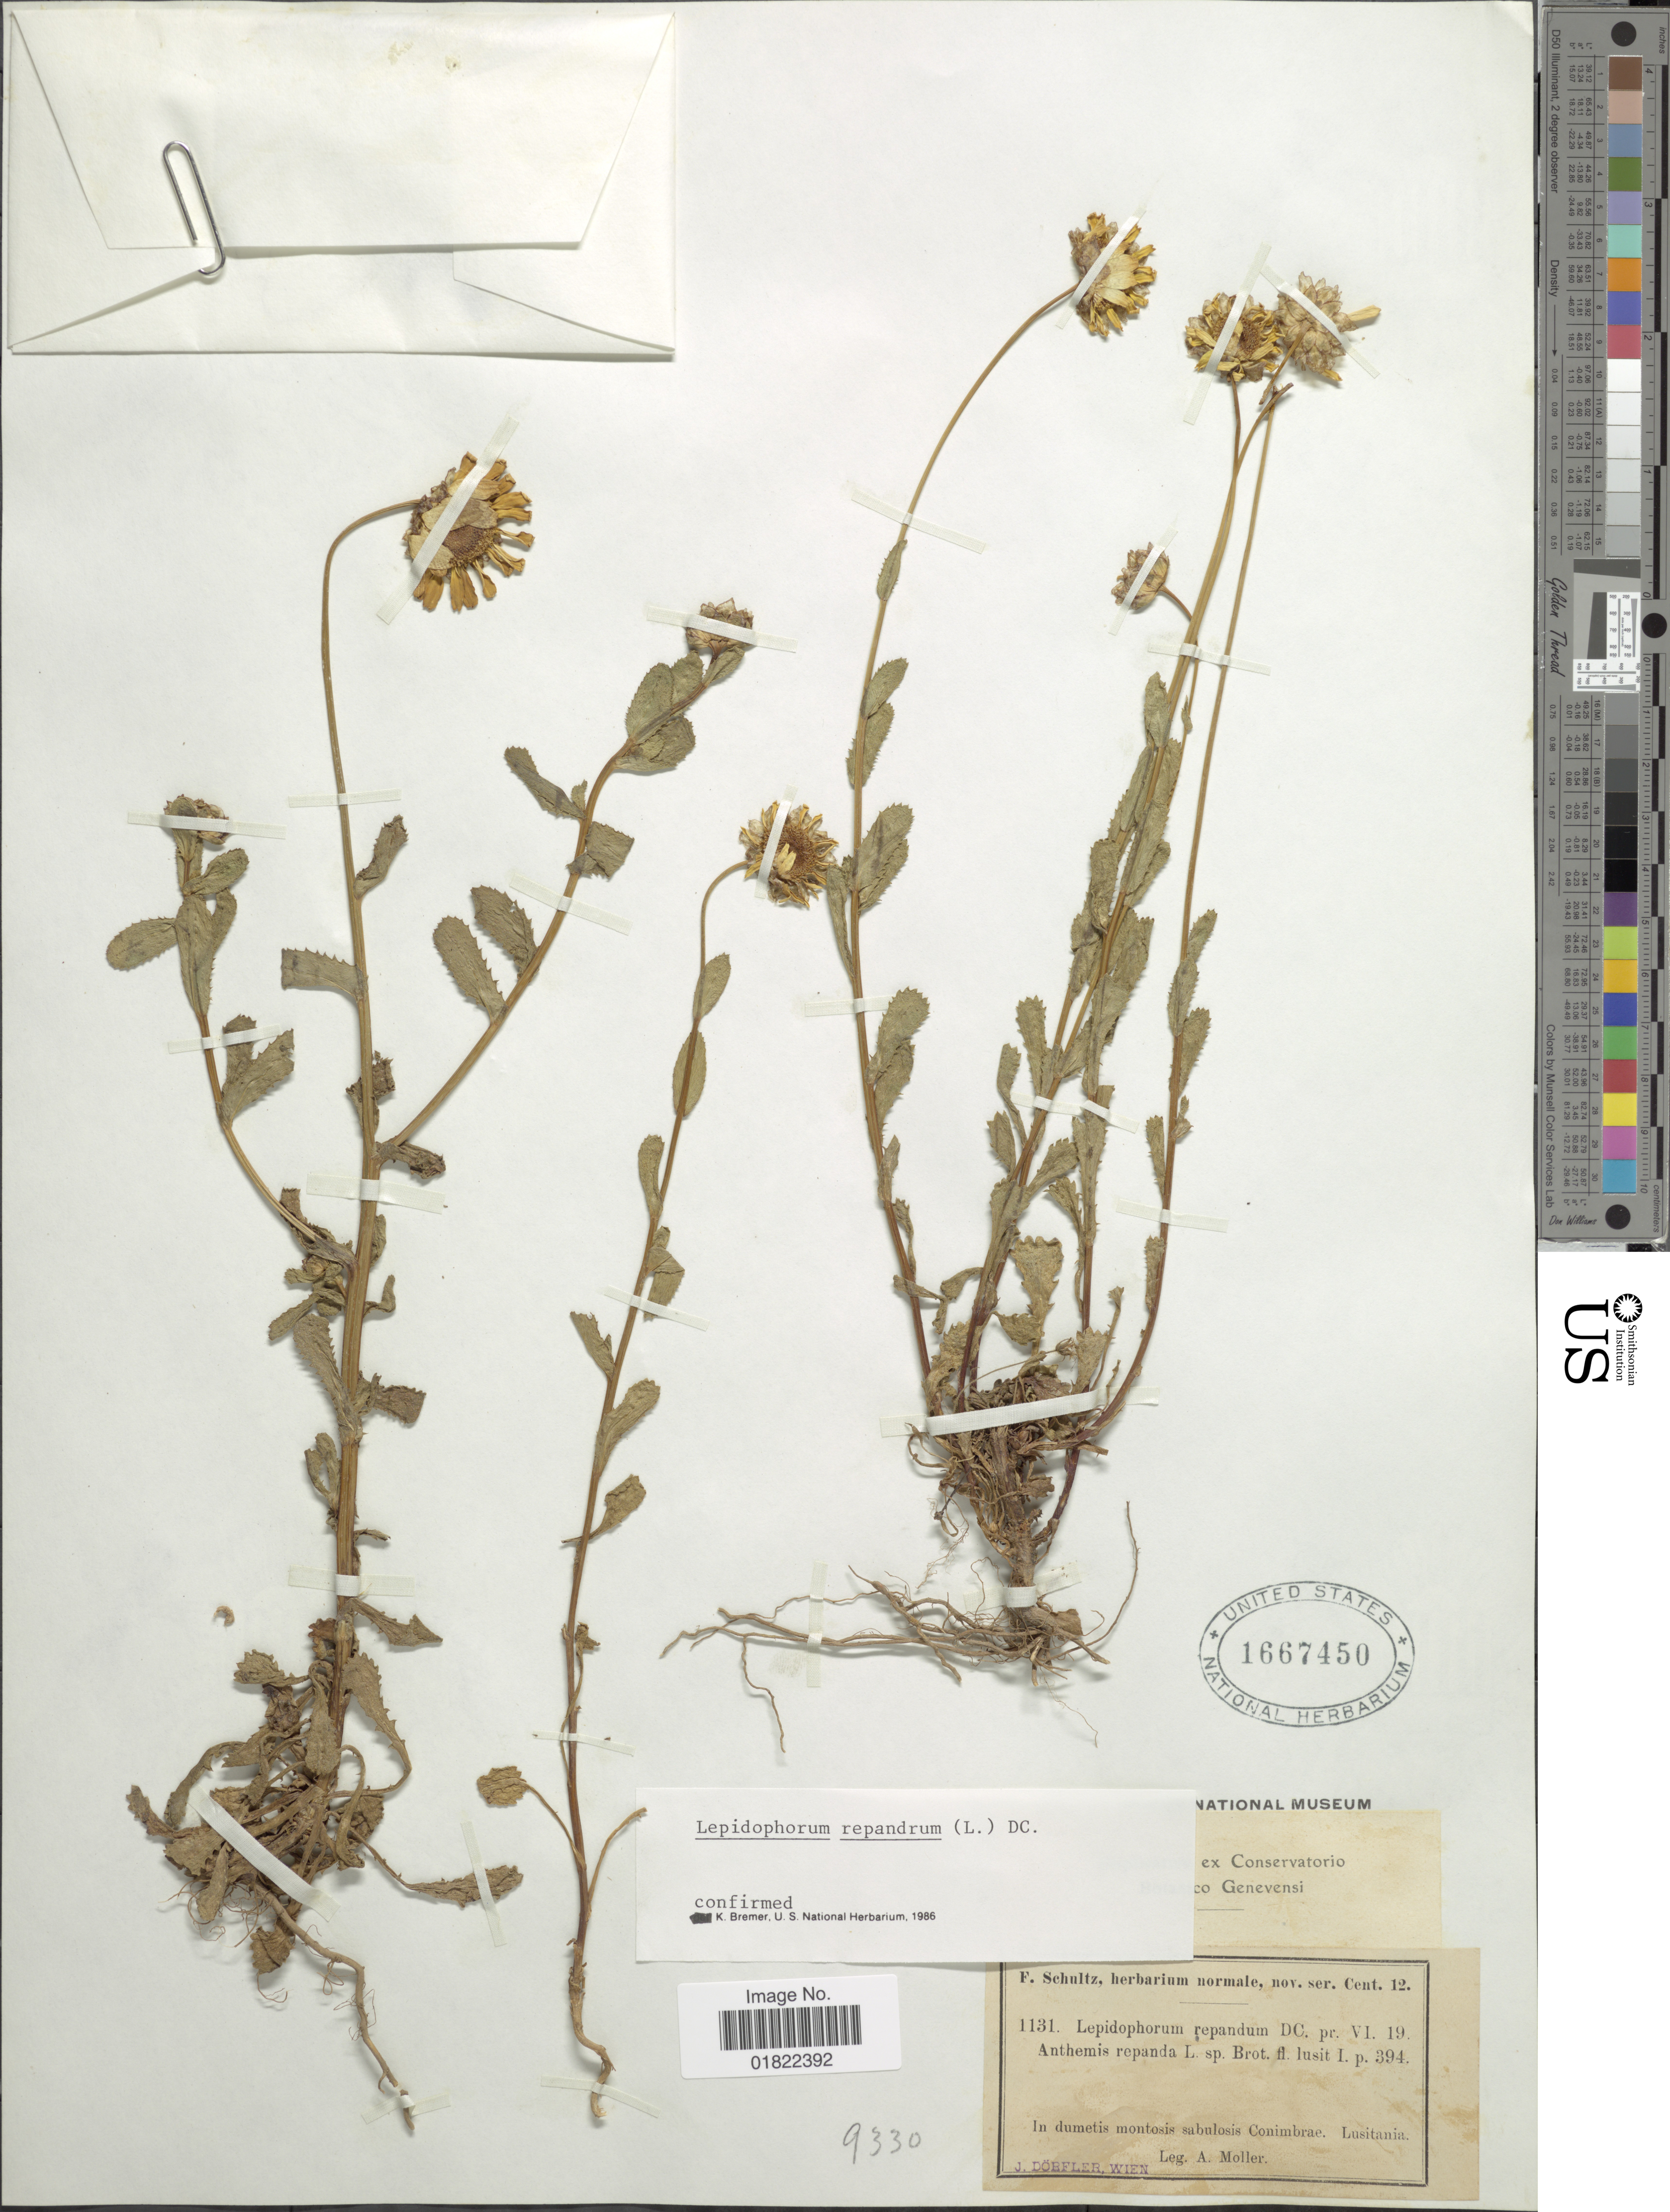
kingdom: Plantae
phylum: Tracheophyta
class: Magnoliopsida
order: Asterales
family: Asteraceae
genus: Lepidophorum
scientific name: Lepidophorum repandum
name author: (L.) DC.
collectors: A. Moller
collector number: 1131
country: Portugal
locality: In dumetis montosis sabulosis Conimbrae, Lusitania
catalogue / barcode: US 1667450